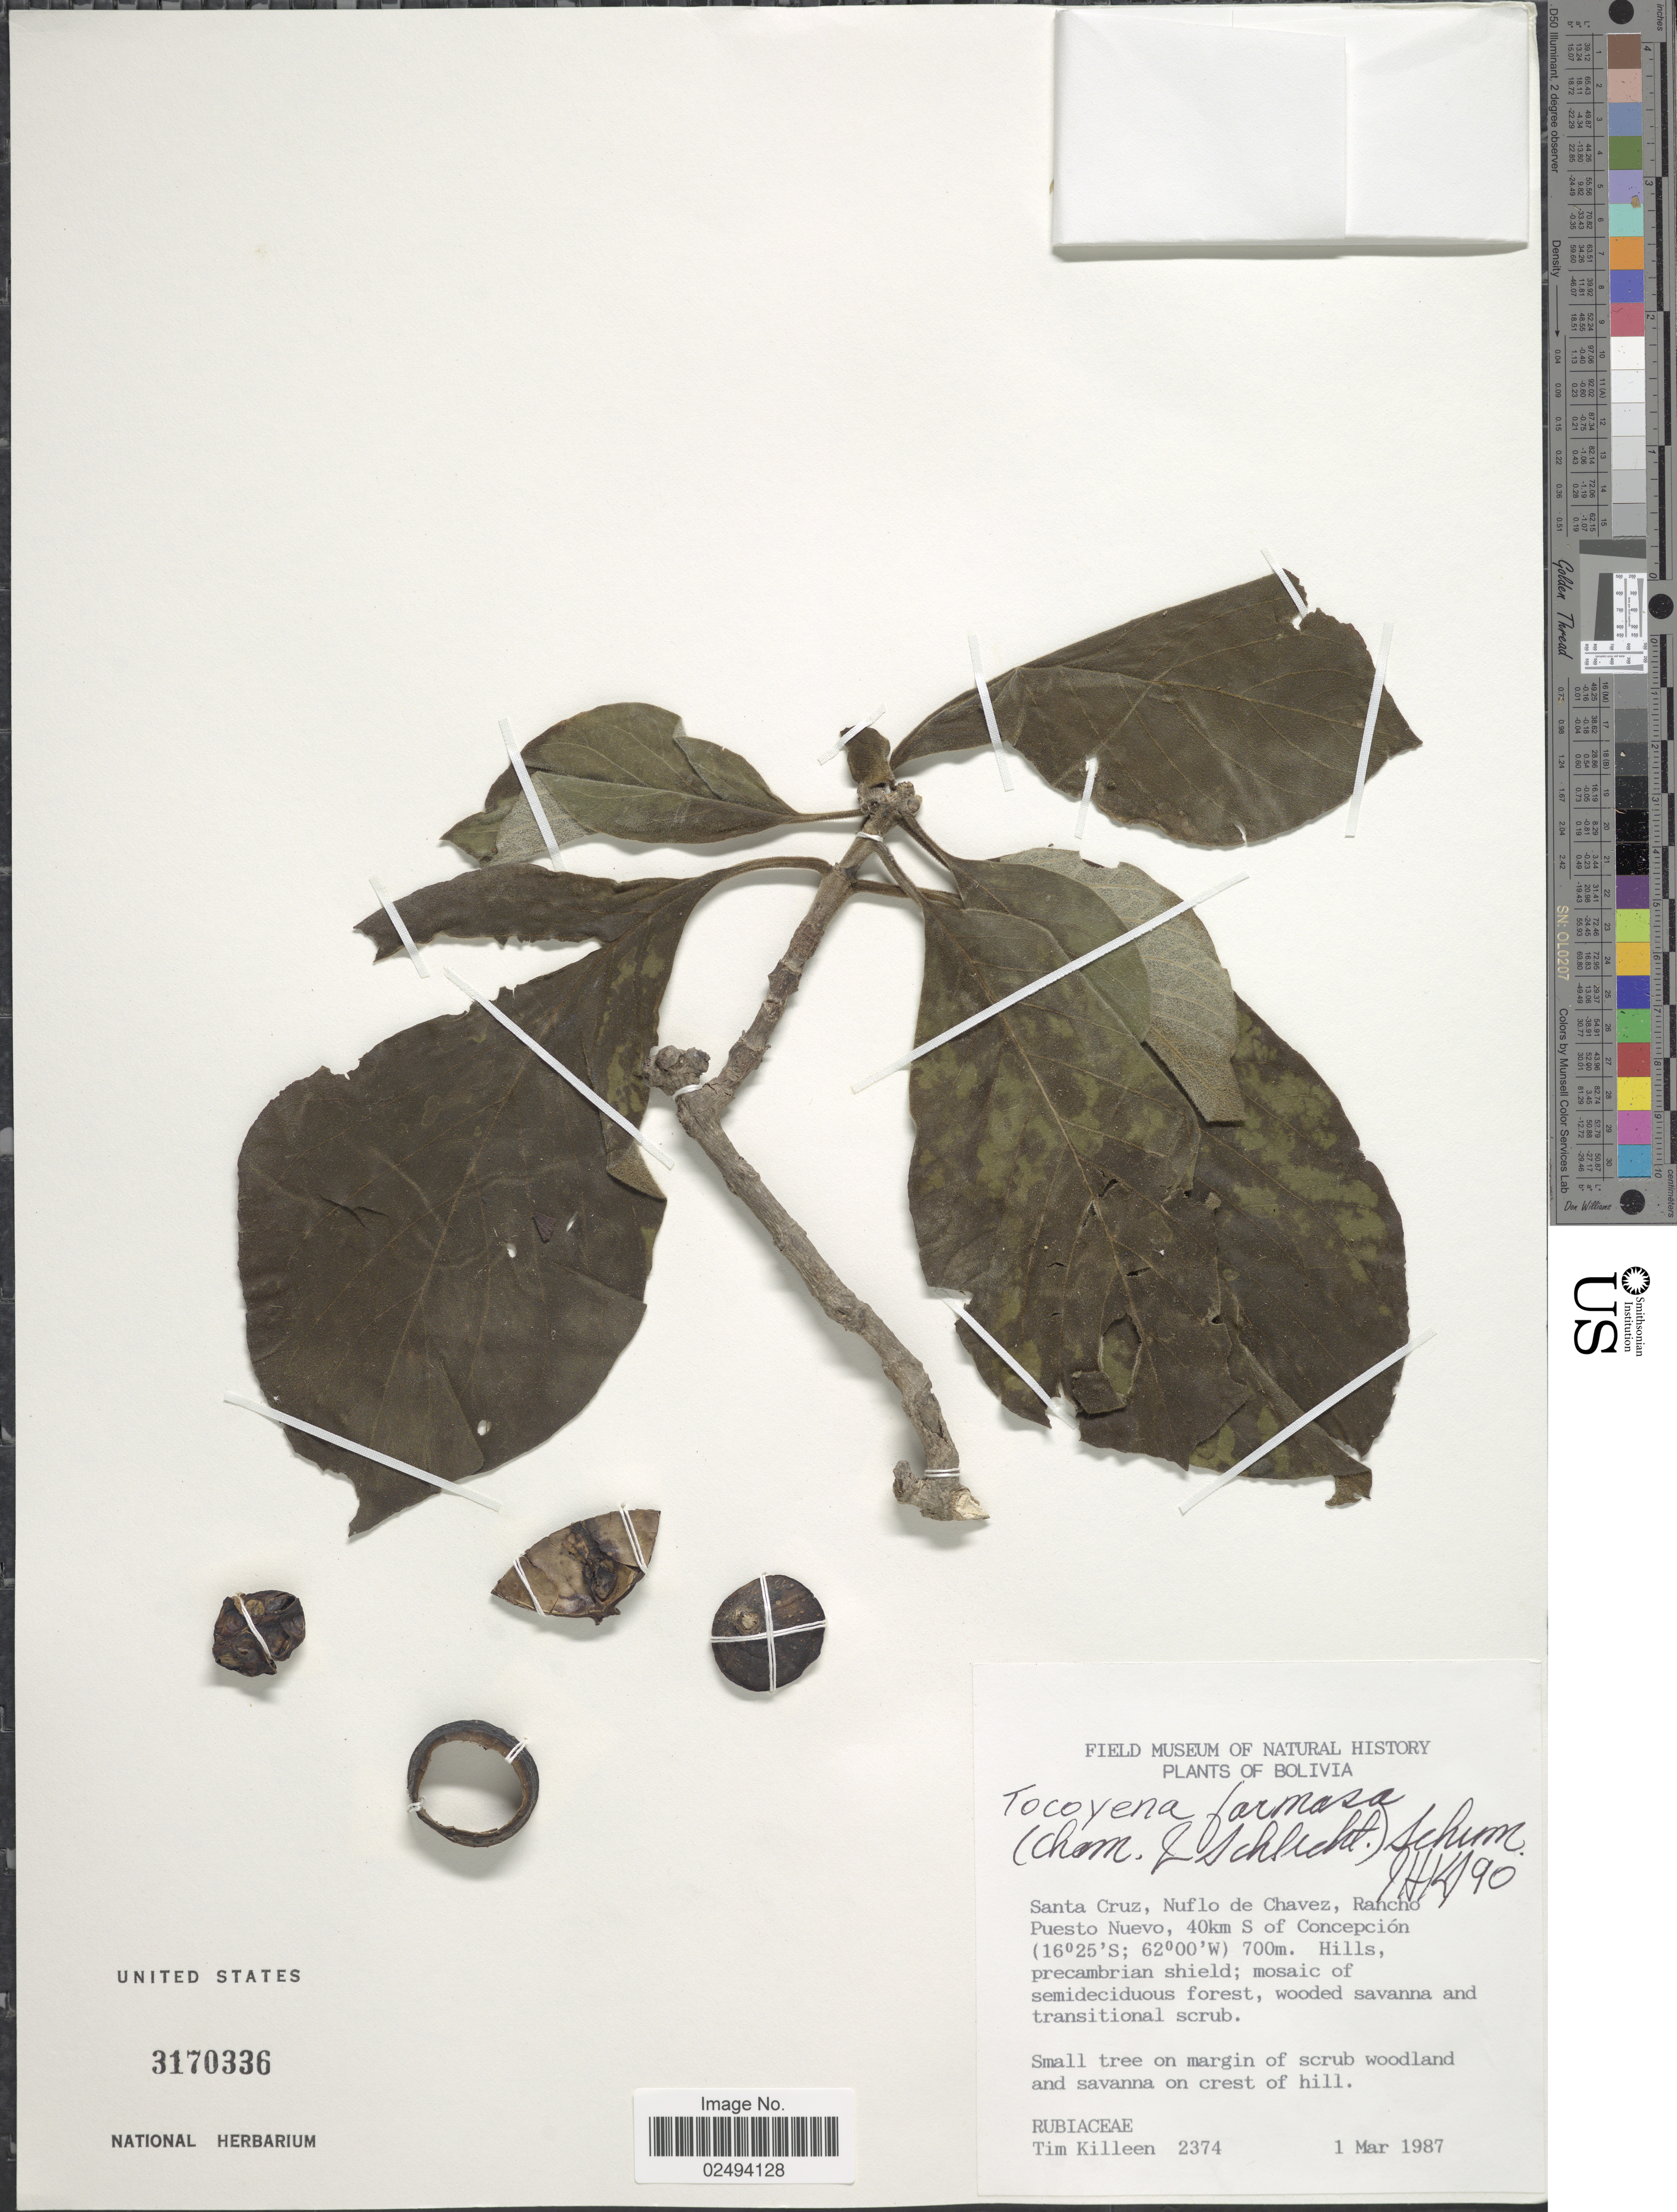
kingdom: Plantae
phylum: Tracheophyta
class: Magnoliopsida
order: Gentianales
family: Rubiaceae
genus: Tocoyena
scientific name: Tocoyena formosa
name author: (Cham. & Schltdl.) K. Schum.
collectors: T. Killeen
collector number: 2374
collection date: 1987-03-01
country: Bolivia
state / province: Santa Cruz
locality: Nuflo de Chavez, Rancho Puesto Nuevo, 40km S of Concepción, Hills precambrian shield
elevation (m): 700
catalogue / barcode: US 3170336